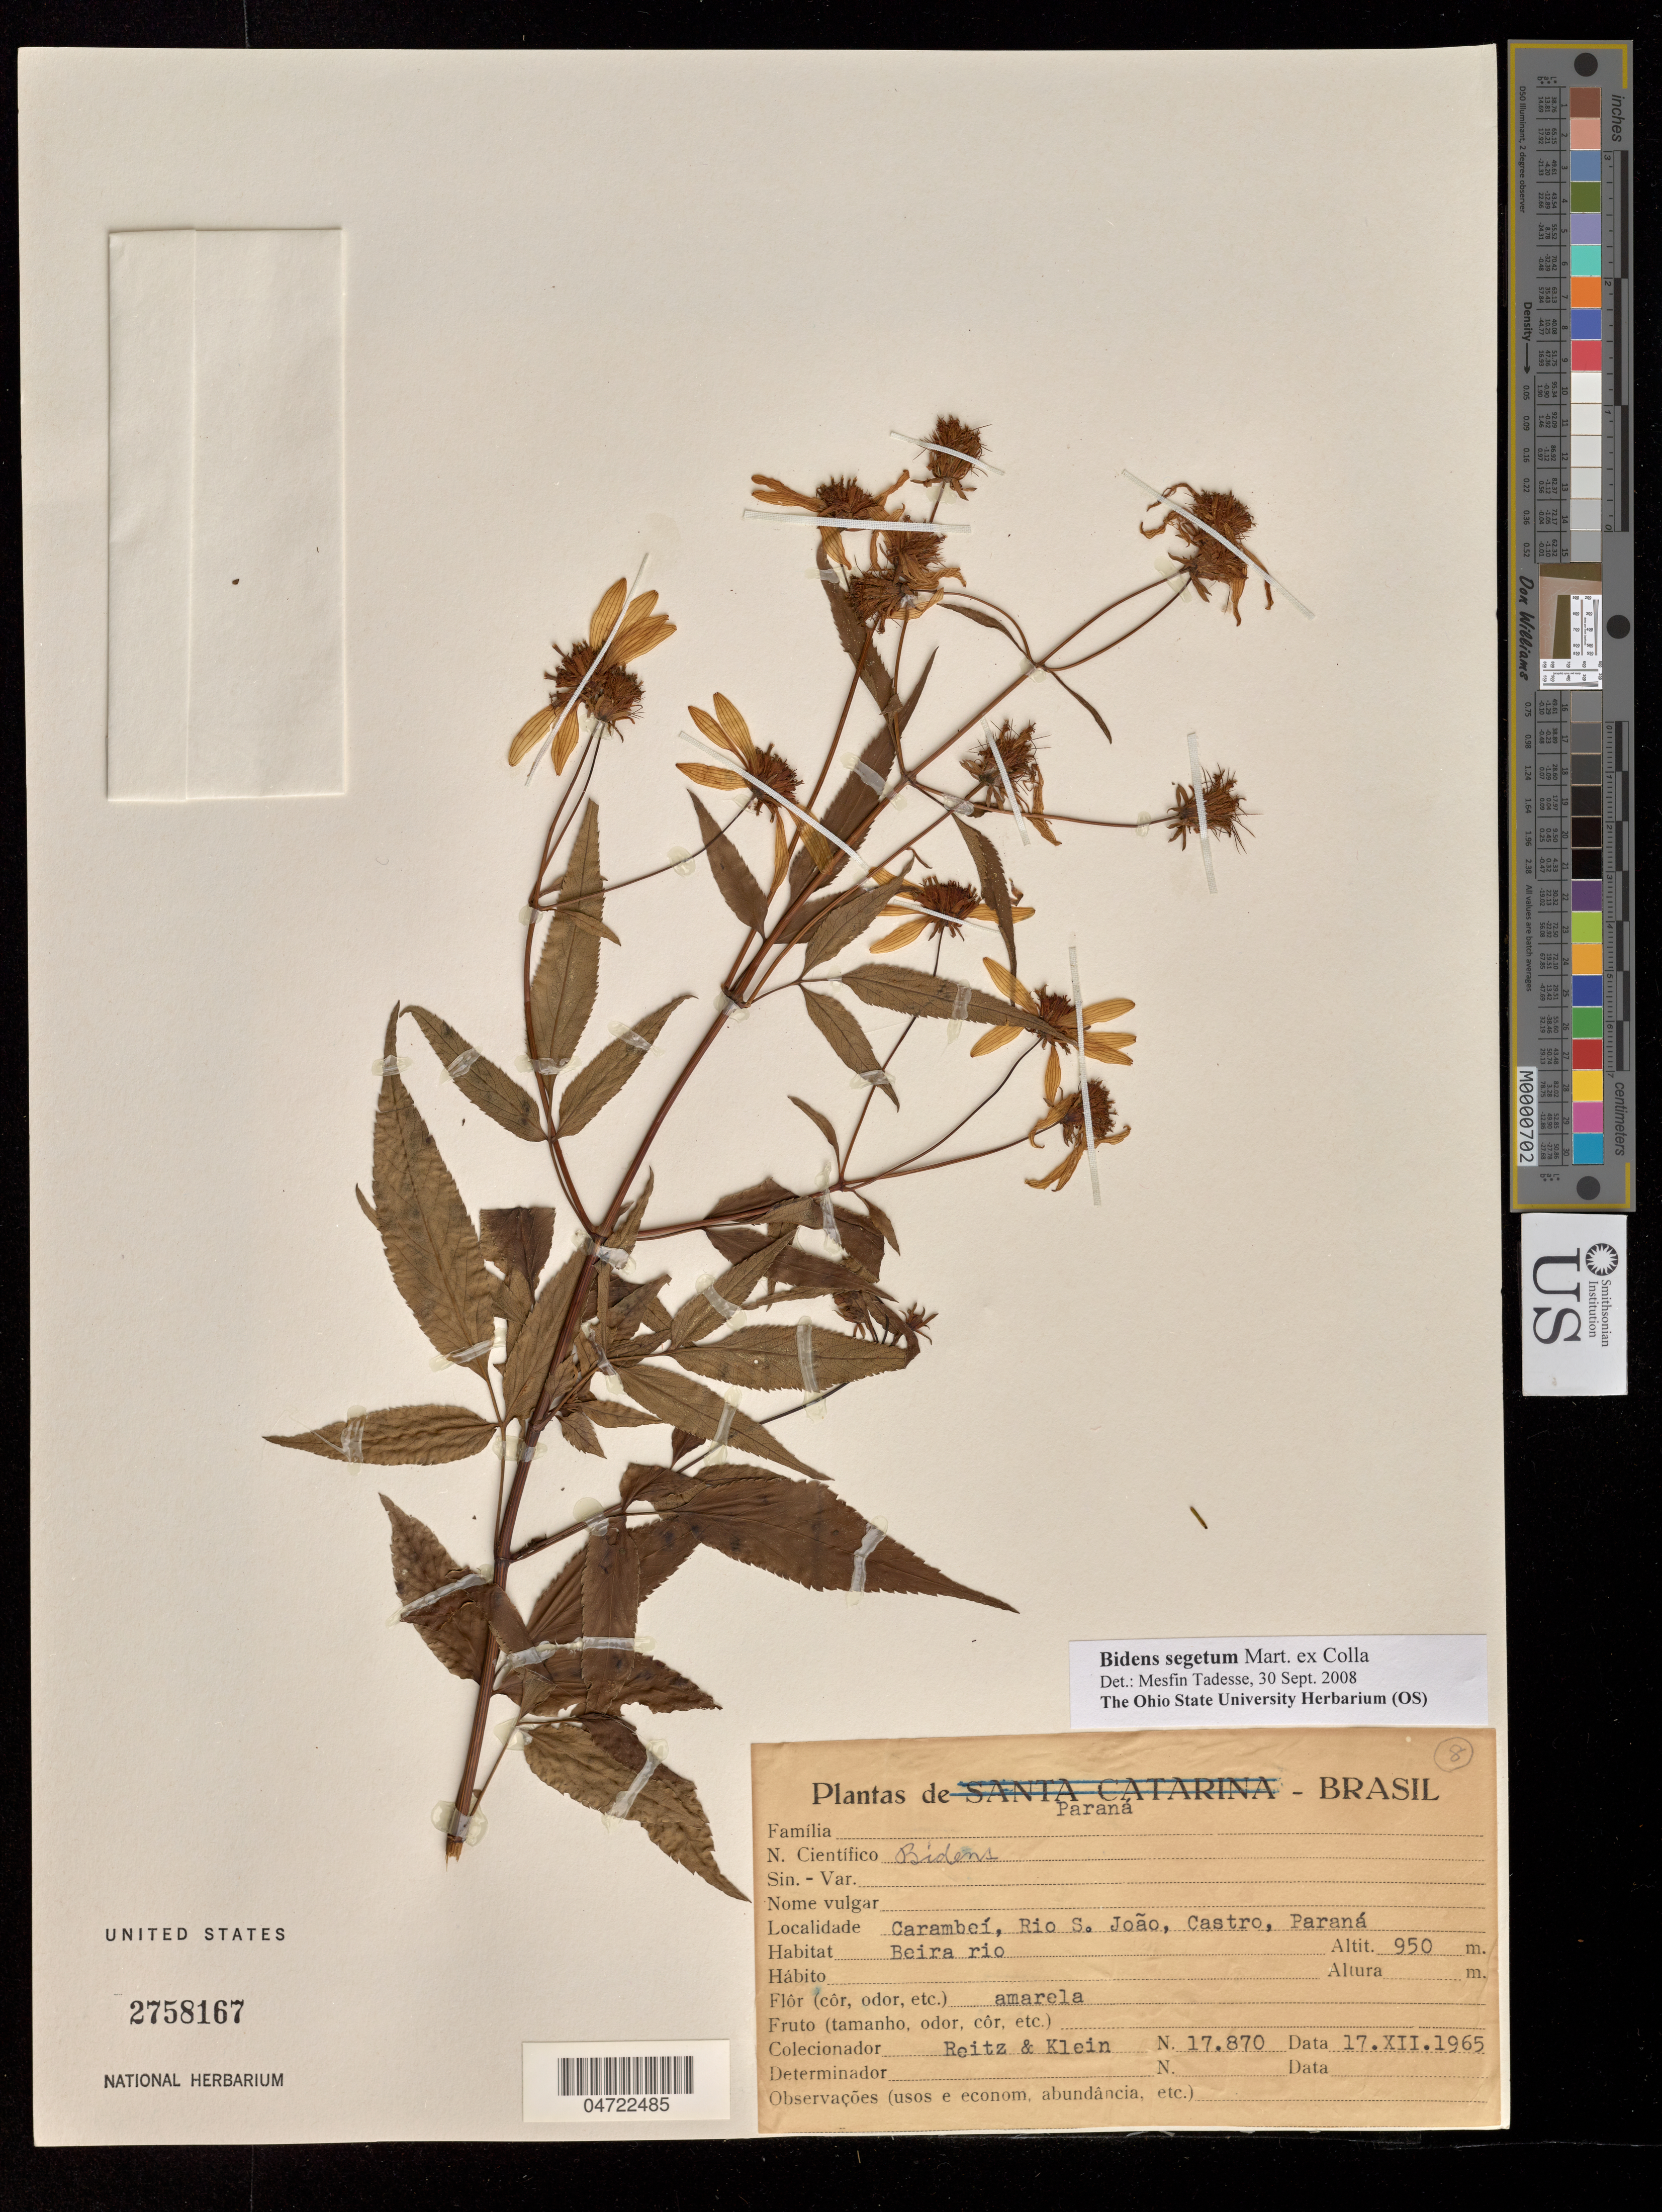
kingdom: Plantae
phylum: Tracheophyta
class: Magnoliopsida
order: Asterales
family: Asteraceae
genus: Bidens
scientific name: Bidens segetum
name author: Mart. ex Colla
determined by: Tadesse, M.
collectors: R. Reitz & R. M. Klein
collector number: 17870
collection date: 1965-12-17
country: Brazil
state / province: Paraná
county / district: Castro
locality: Carambeí, Rio S. João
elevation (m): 950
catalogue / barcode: US 2758167